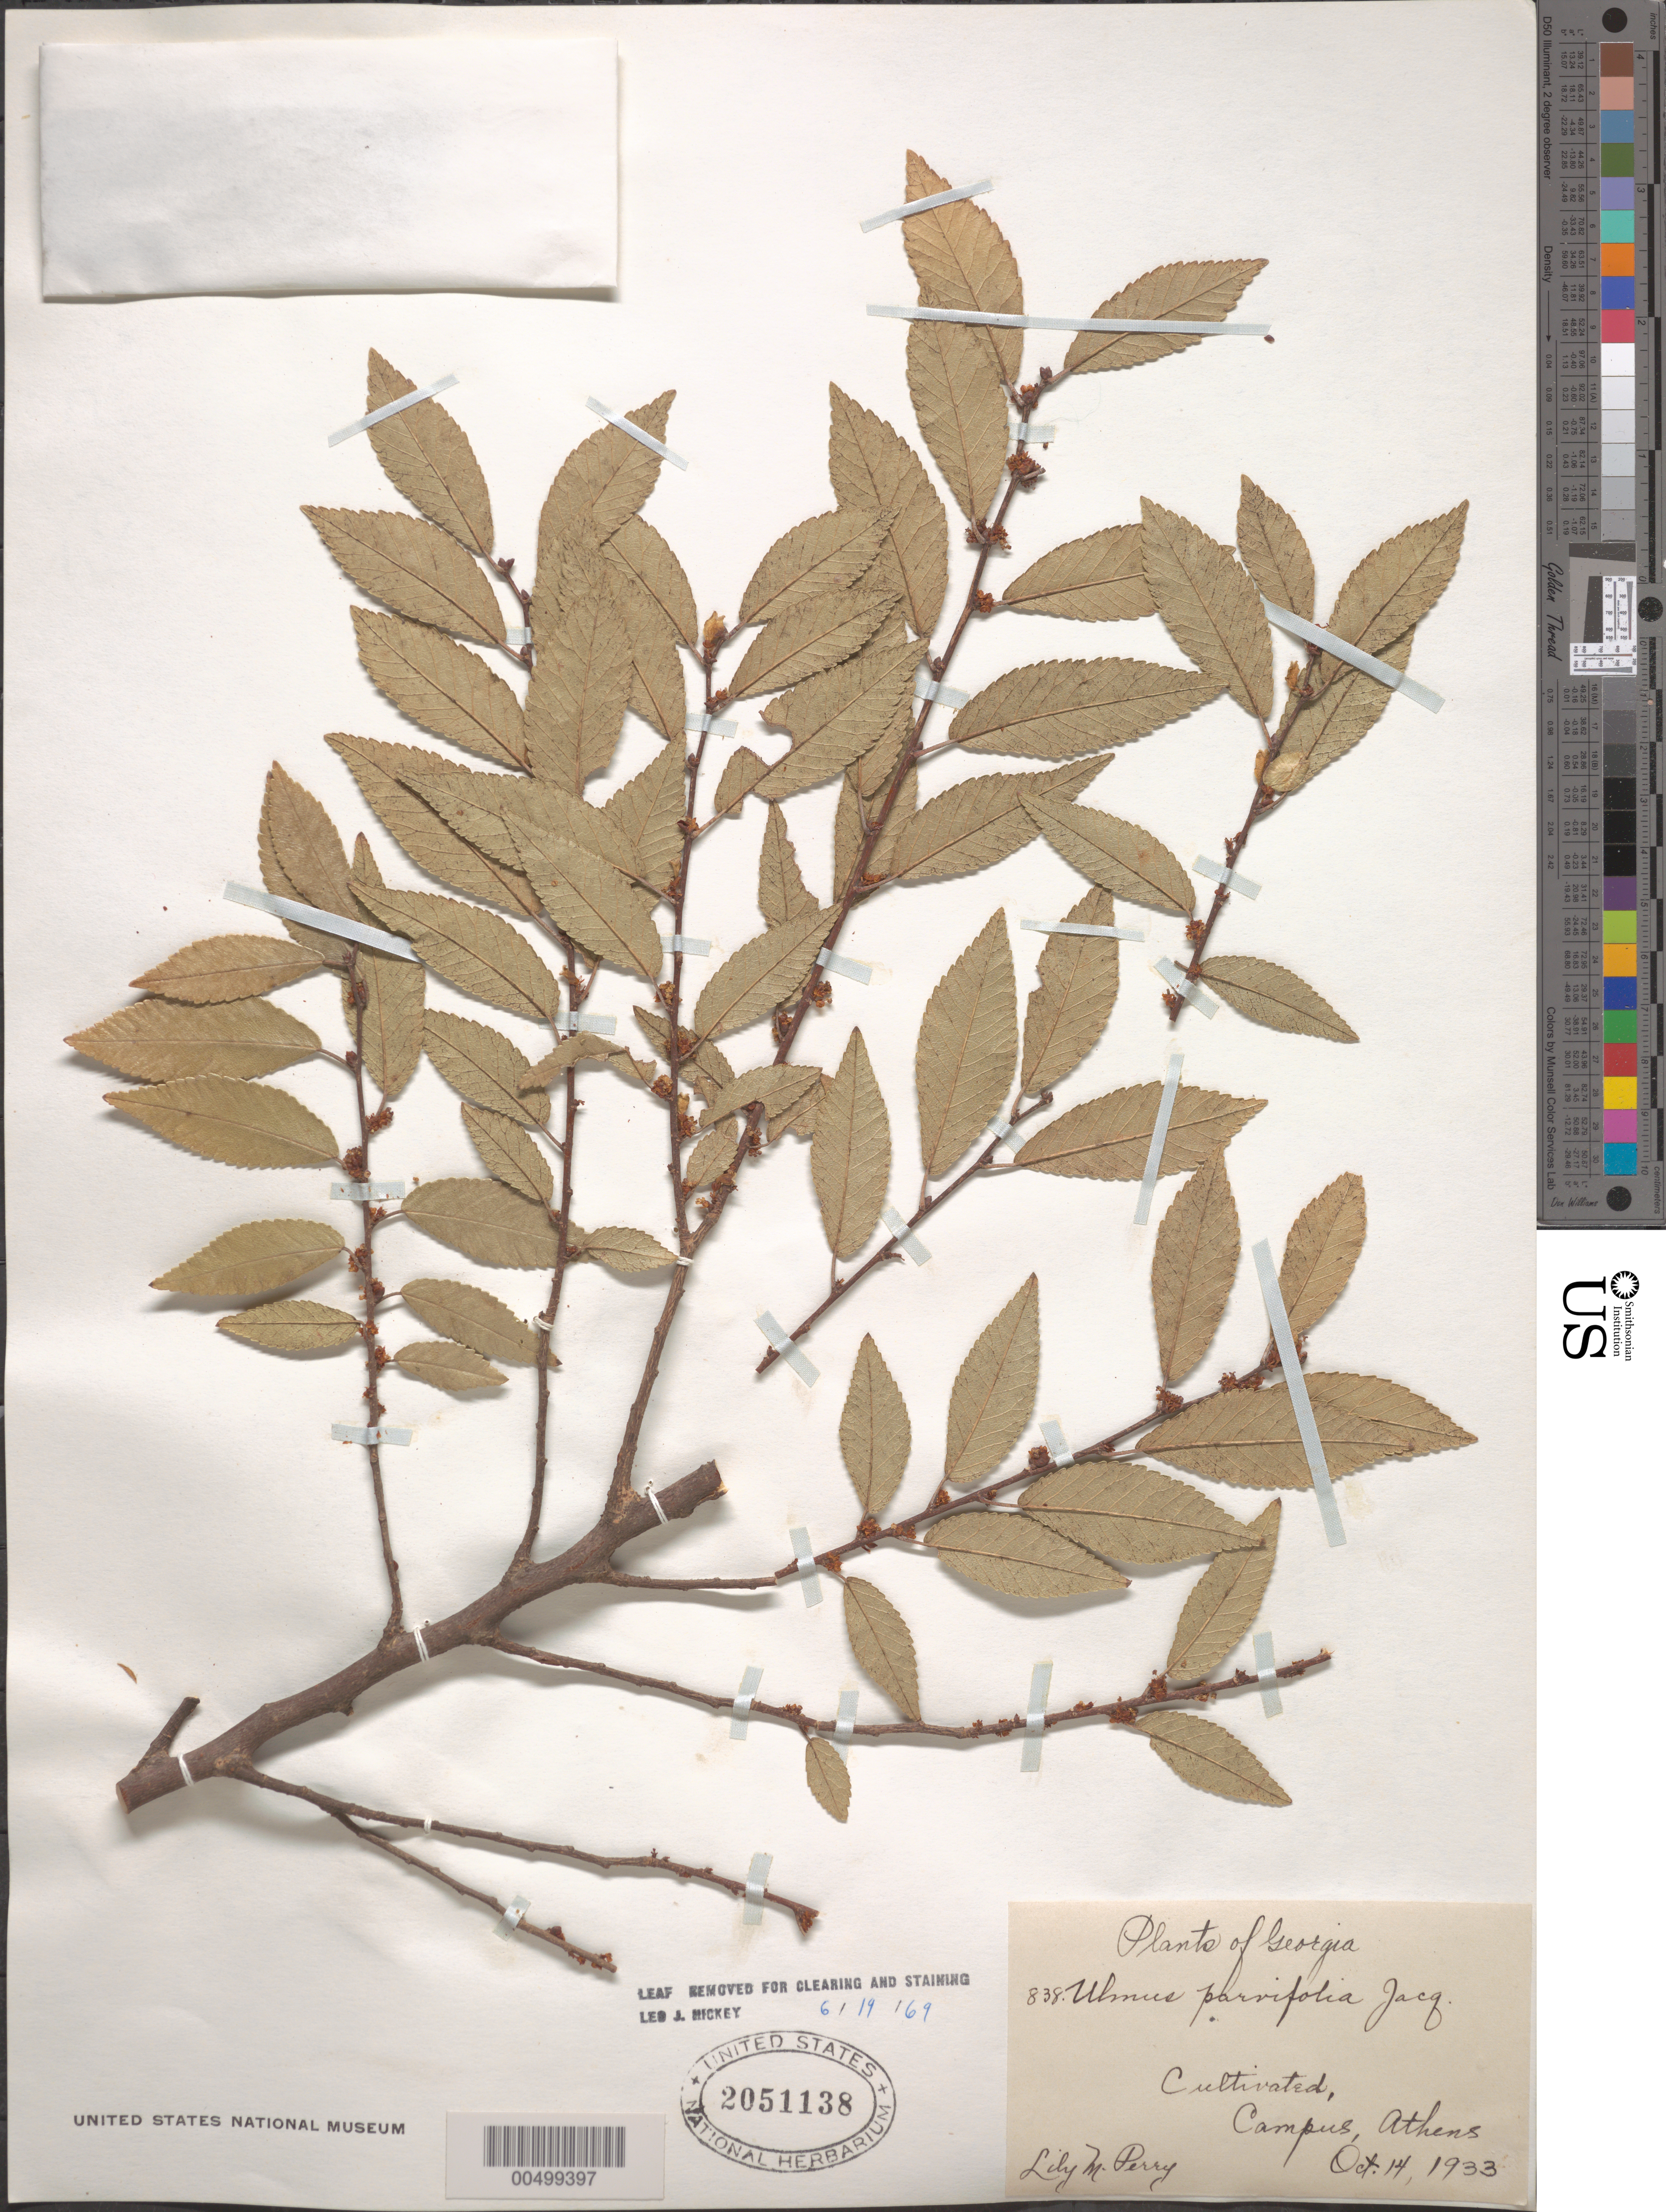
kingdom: Plantae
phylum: Tracheophyta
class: Magnoliopsida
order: Rosales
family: Ulmaceae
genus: Ulmus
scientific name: Ulmus parvifolia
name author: Jacq.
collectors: L. M. Perry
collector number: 838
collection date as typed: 14 Oct 1933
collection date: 1933-10-14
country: United States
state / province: Georgia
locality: Campus, Athens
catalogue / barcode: US 2051138